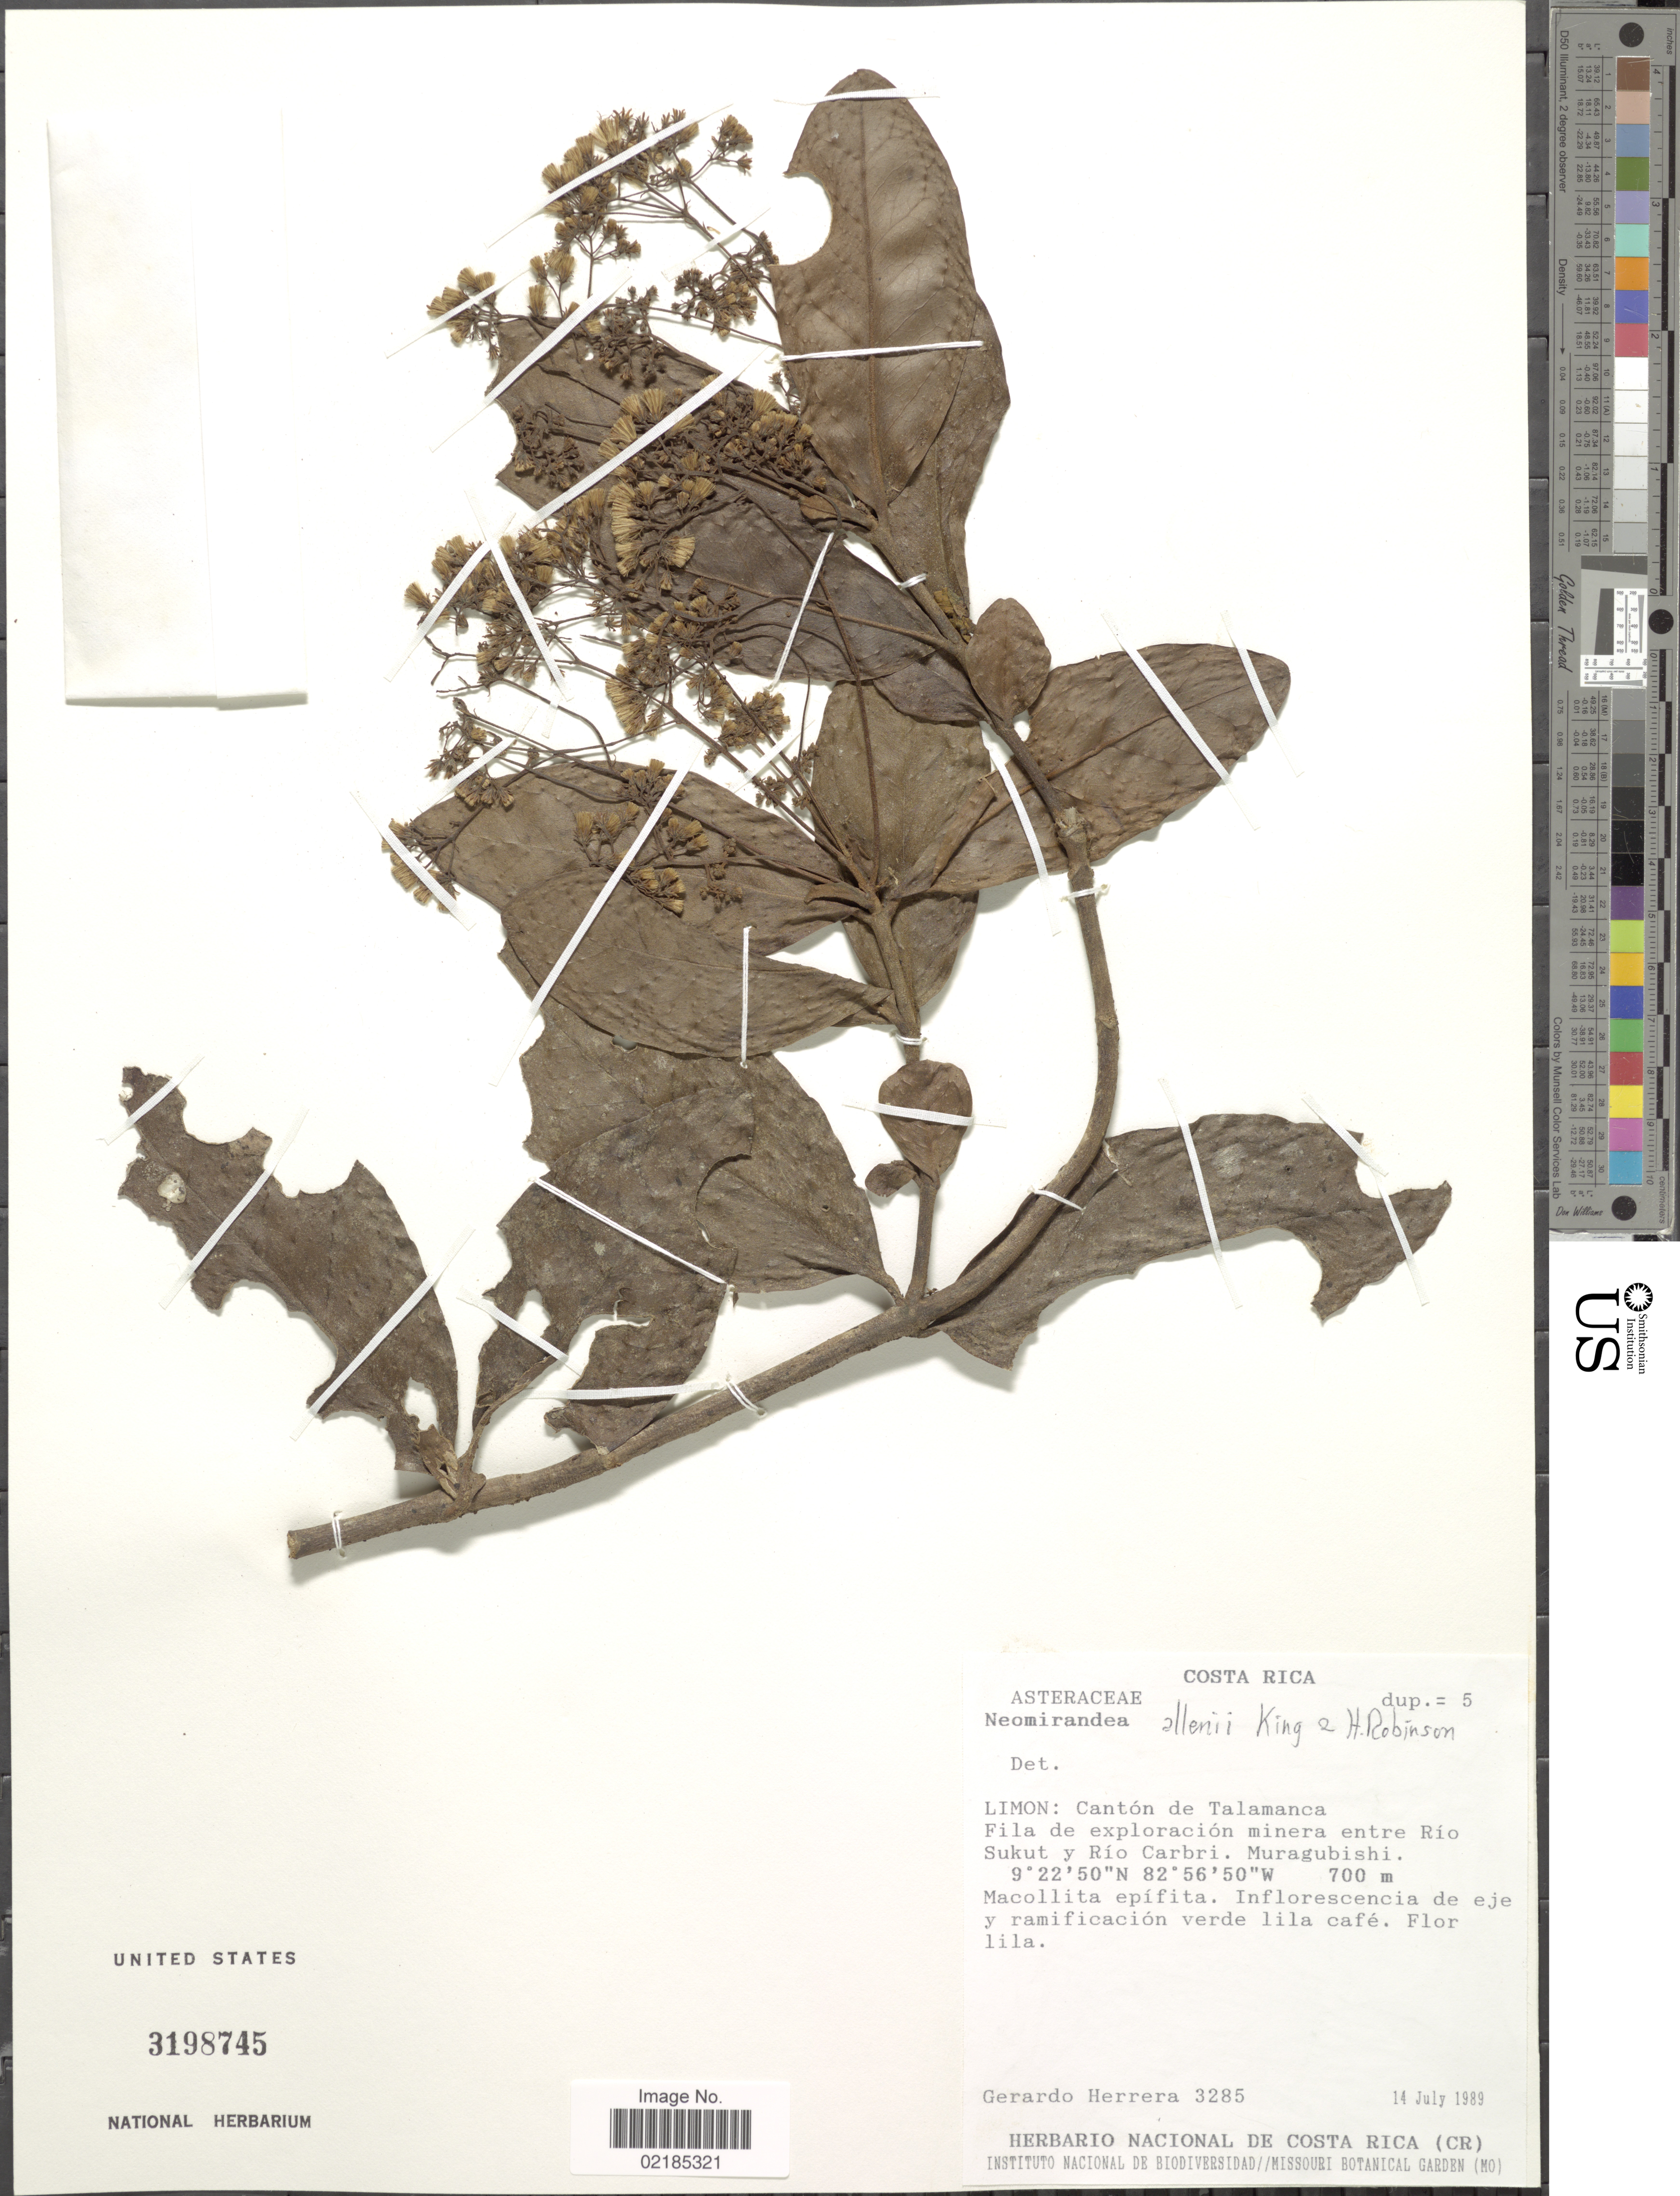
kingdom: Plantae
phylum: Tracheophyta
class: Magnoliopsida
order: Asterales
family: Asteraceae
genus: Neomirandea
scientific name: Neomirandea allenii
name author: R.M. King & H. Rob.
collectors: G. Herrera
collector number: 3285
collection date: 1989-07-14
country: Costa Rica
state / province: Limón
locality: Canton de Talamanca. Fila de exploracion minera entre Rio Sukut y Rio Carbri. Muragubishi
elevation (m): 700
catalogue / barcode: US 3198745